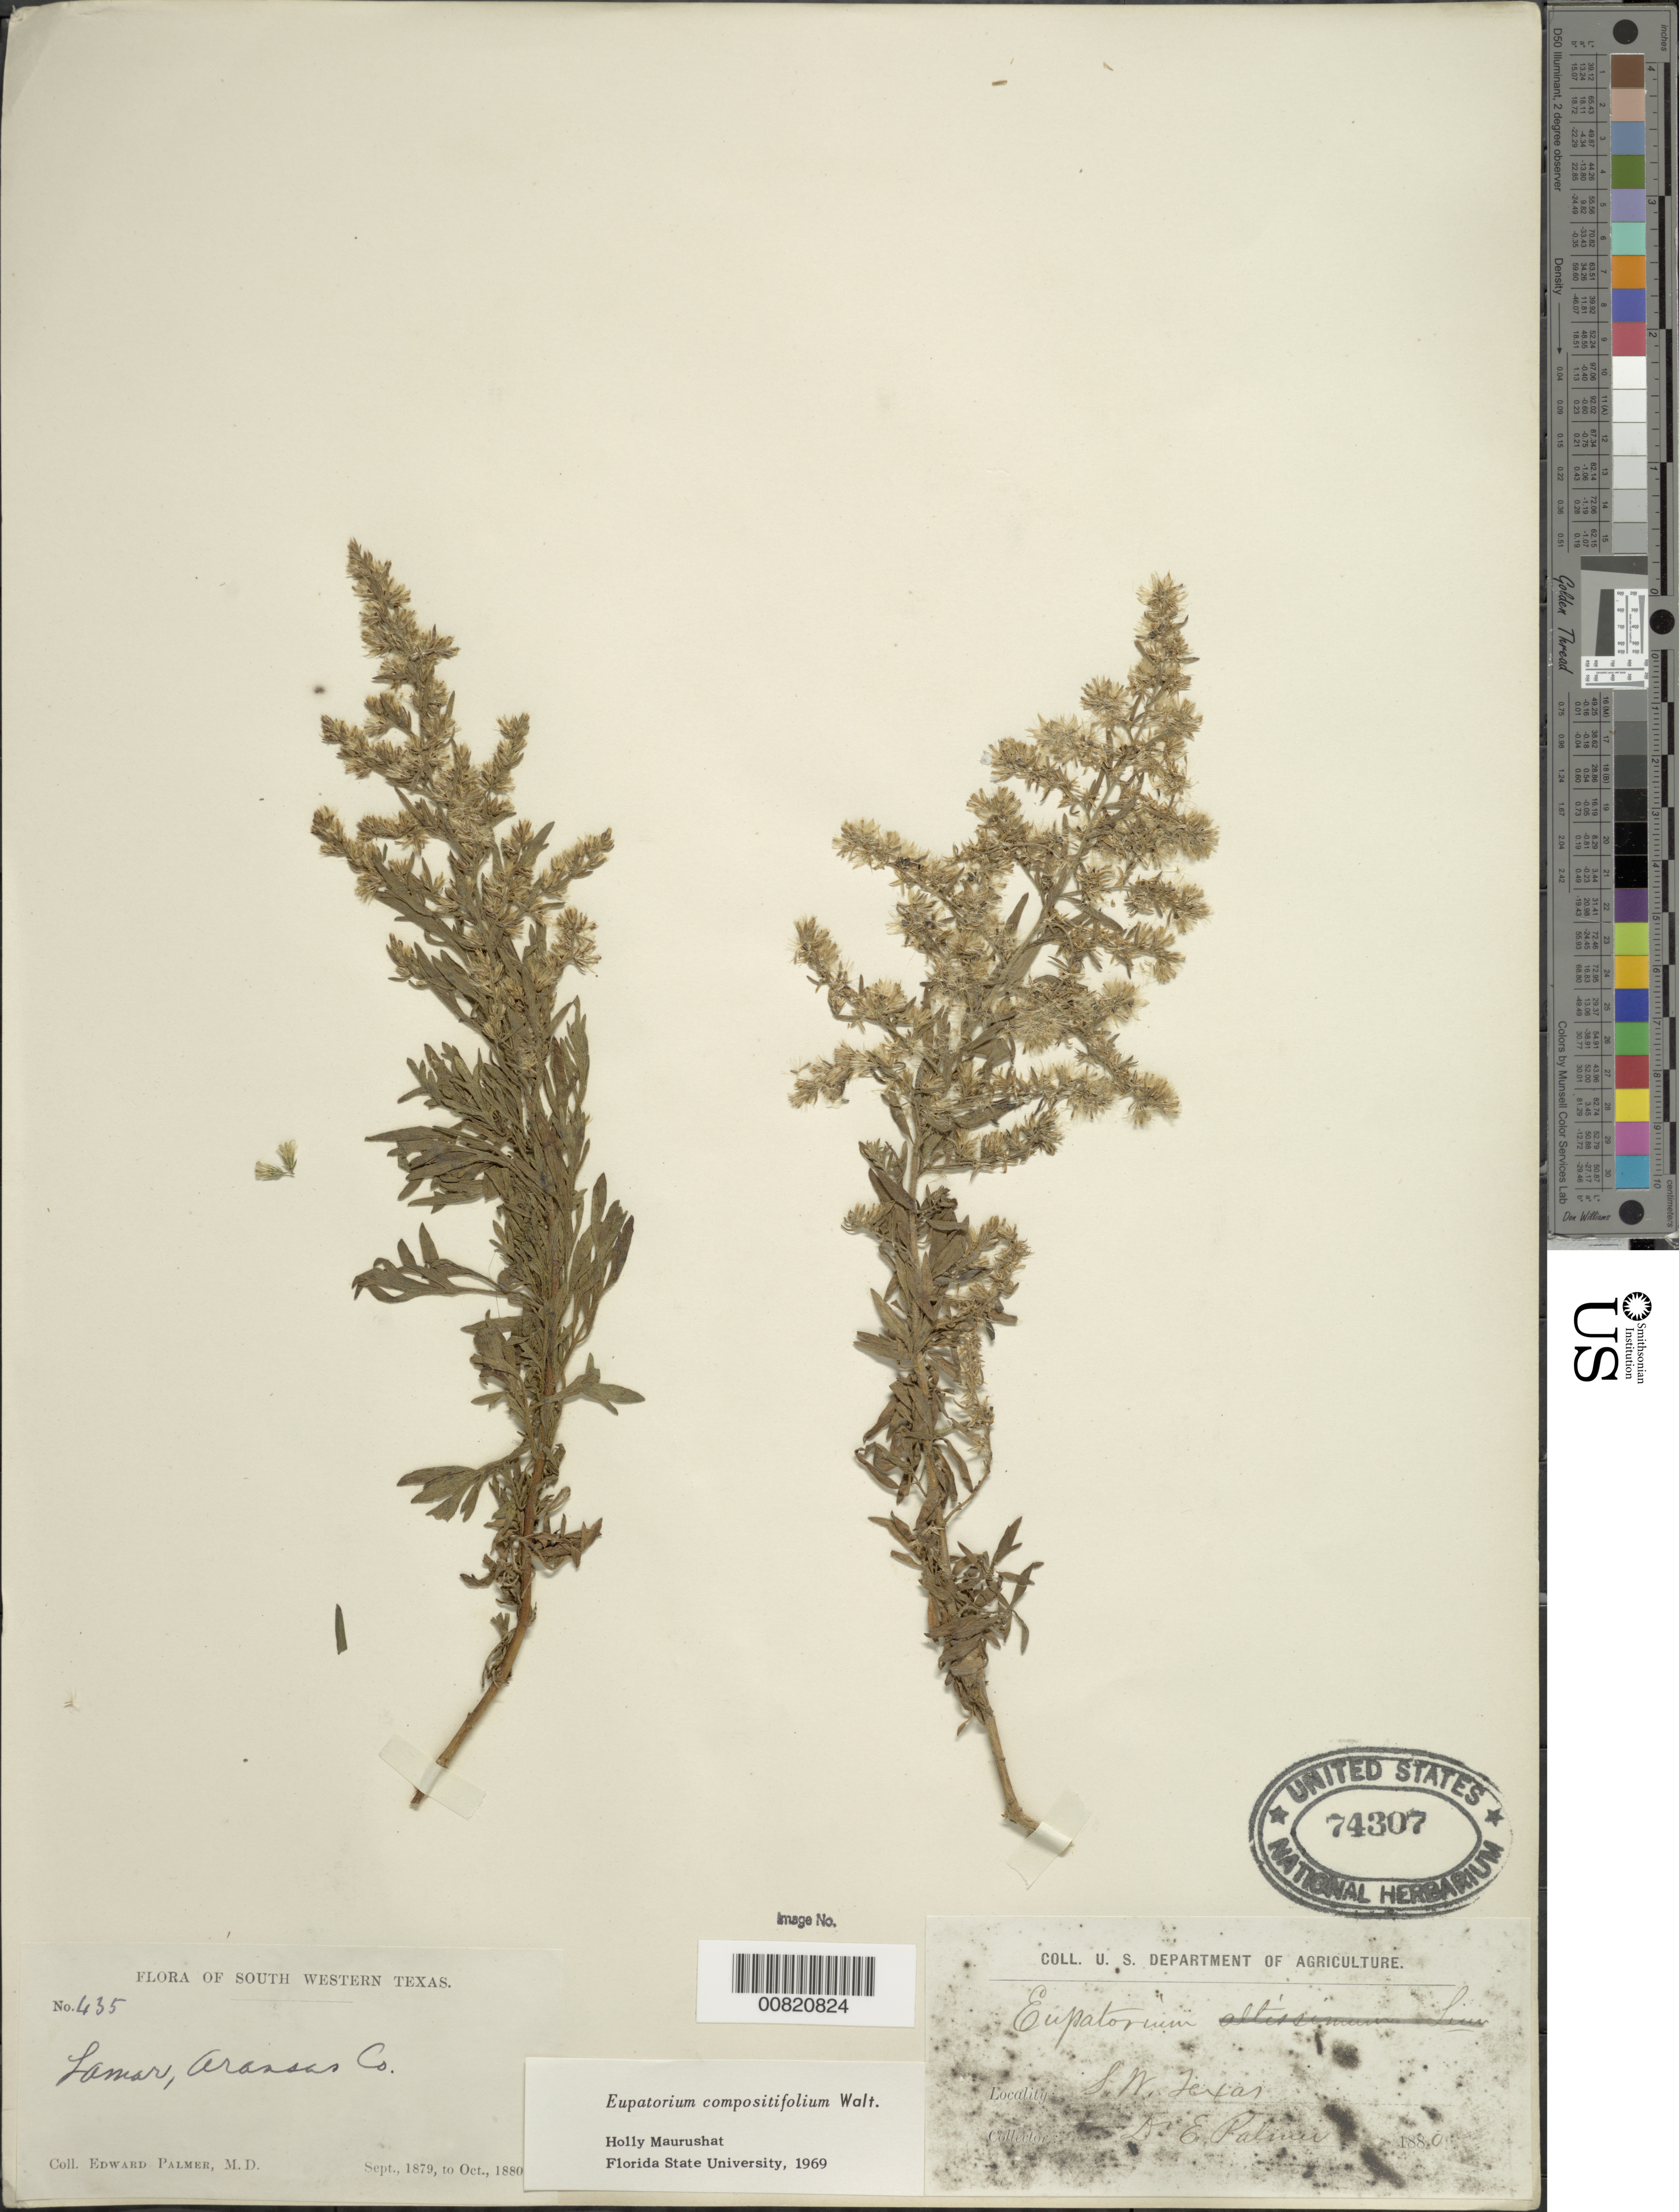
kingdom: Plantae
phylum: Tracheophyta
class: Magnoliopsida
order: Asterales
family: Asteraceae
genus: Eupatorium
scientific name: Eupatorium compositifolium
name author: Walter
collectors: E. Palmer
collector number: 435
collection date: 1879-09/1880-10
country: United States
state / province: Texas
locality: South Western Texas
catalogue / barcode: US 74307